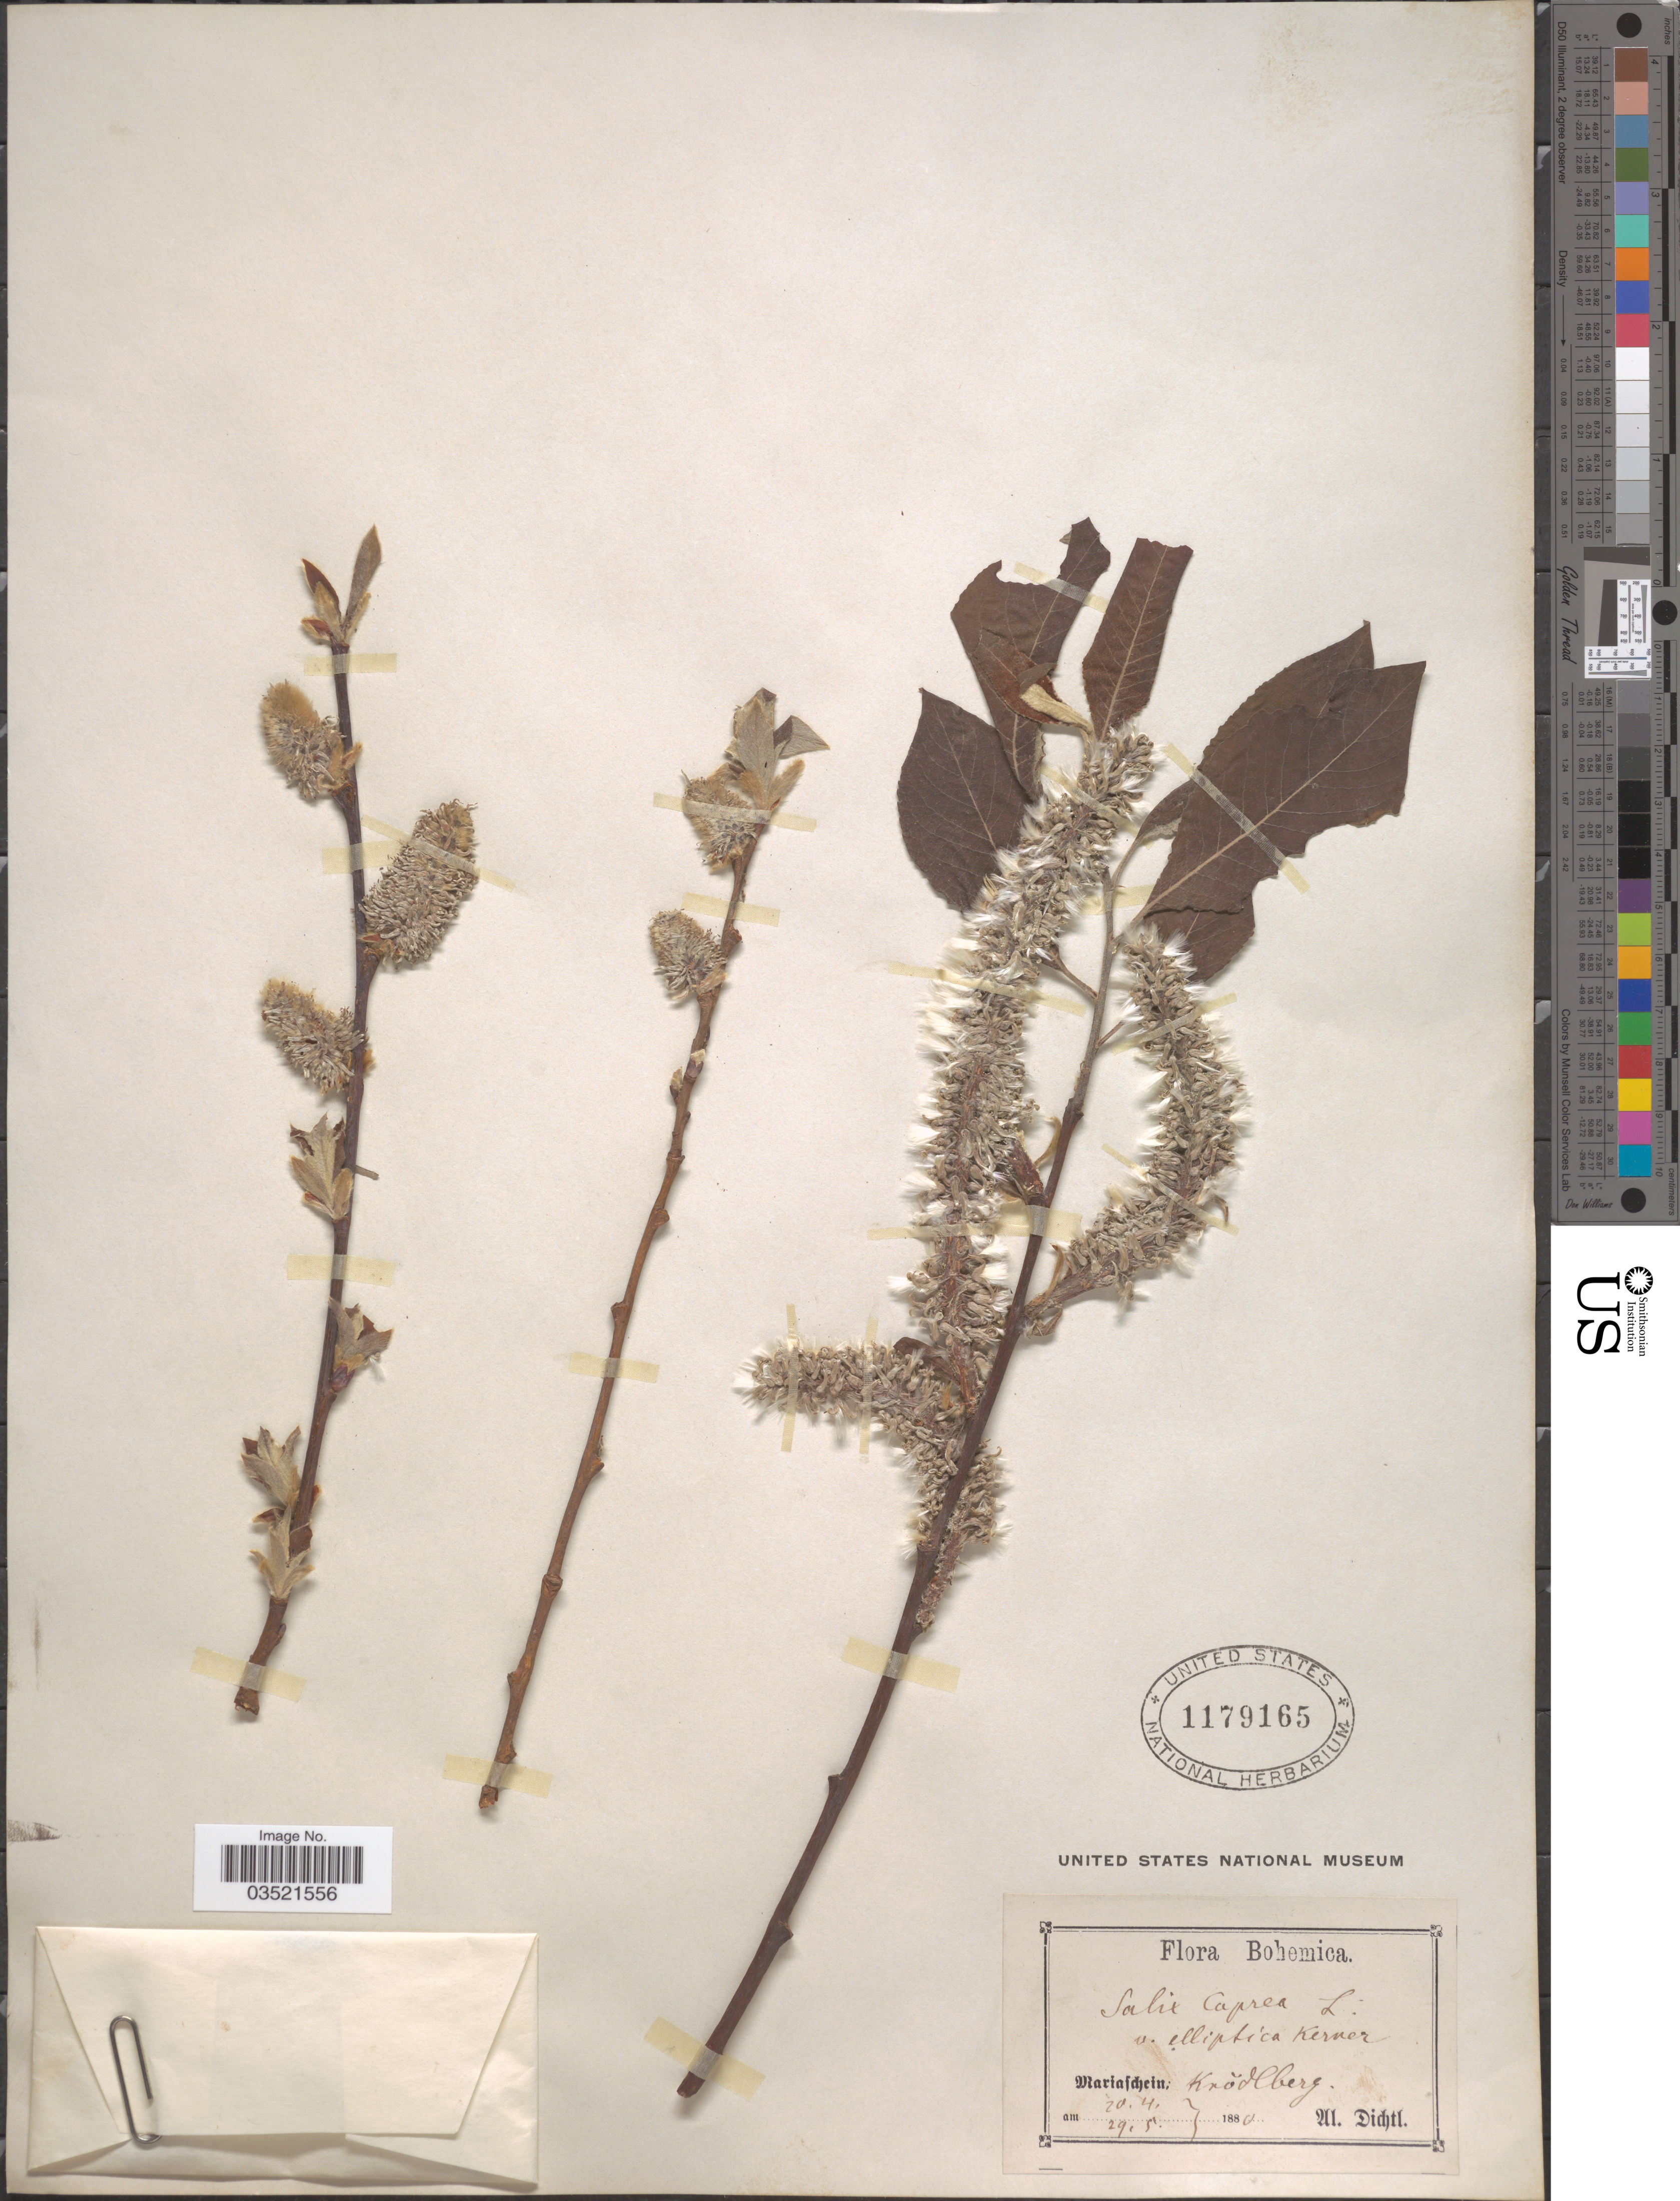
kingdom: Plantae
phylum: Tracheophyta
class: Magnoliopsida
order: Malpighiales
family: Salicaceae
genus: Salix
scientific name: Salix caprea var. elliptica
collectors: W. Dichtl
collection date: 1880-04-20/1880-05-29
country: Czechia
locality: Bohemica. Mariaschein; Krŏdlberg.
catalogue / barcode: US 1179165